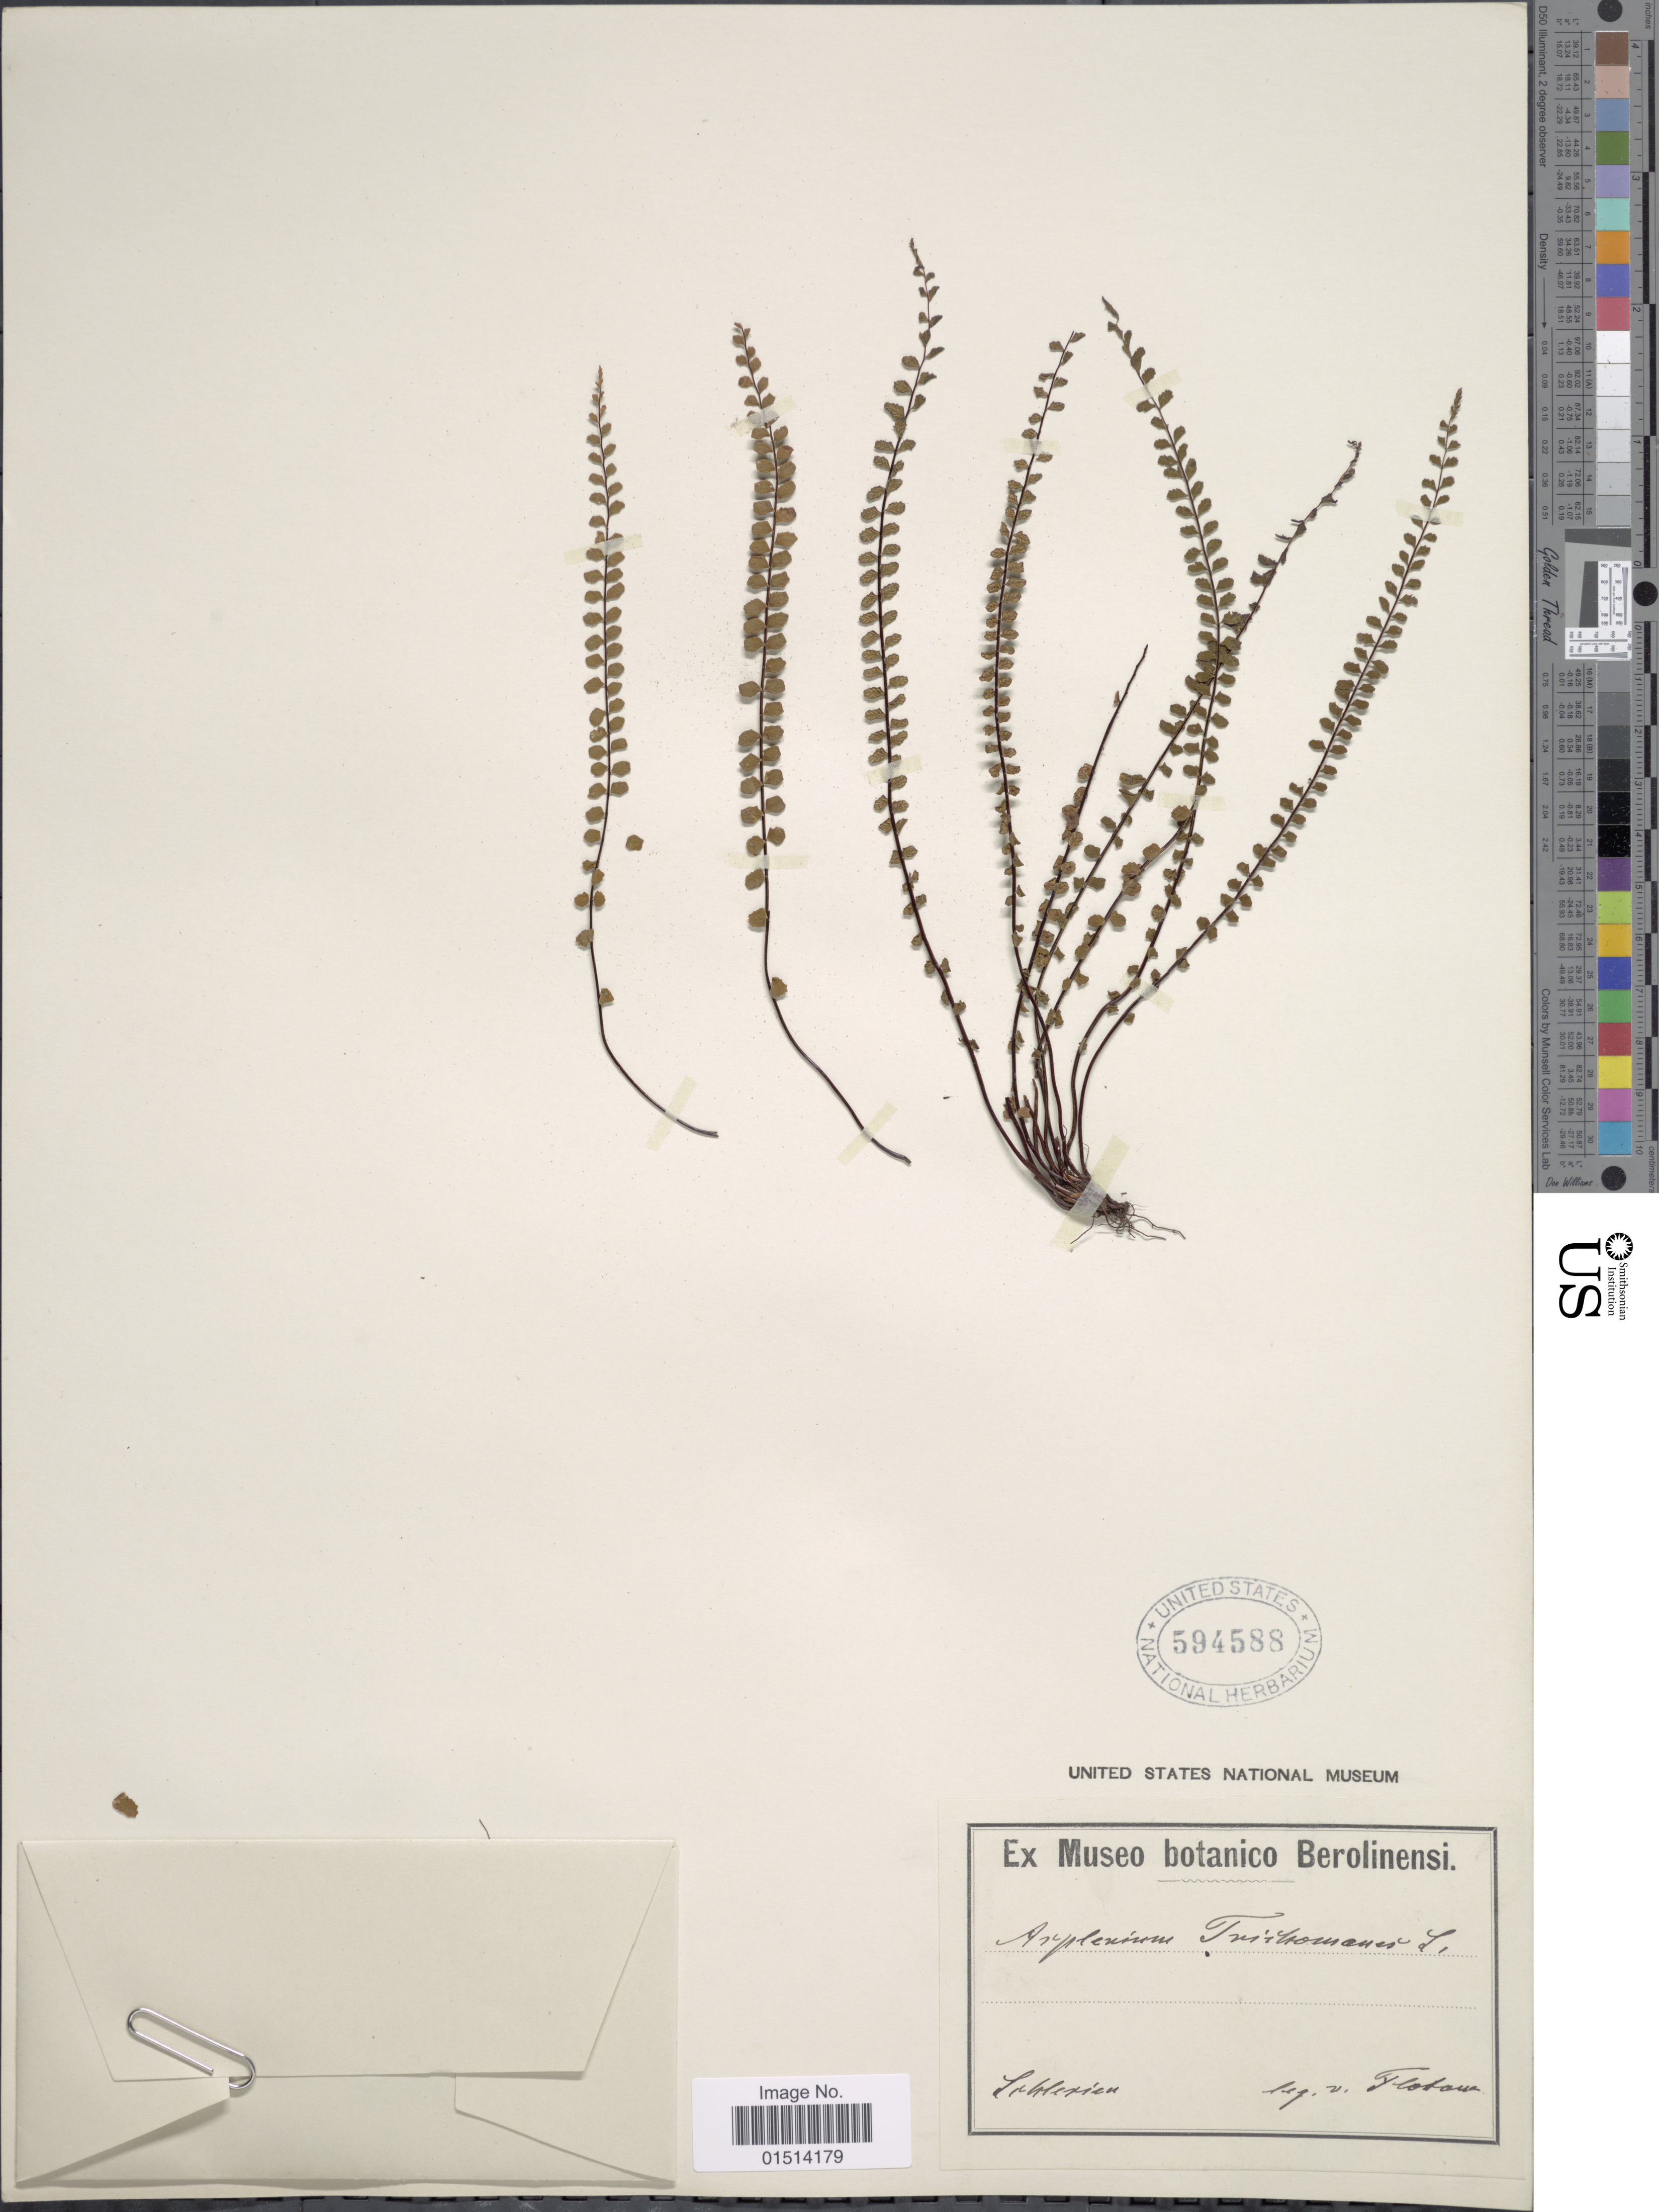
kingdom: Plantae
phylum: Tracheophyta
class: Polypodiopsida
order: Polypodiales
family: Aspleniaceae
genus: Asplenium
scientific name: Asplenium trichomanes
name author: L.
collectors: Flotow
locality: Schlesien [Poland, Germany or Czech Republic]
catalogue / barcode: US 594588